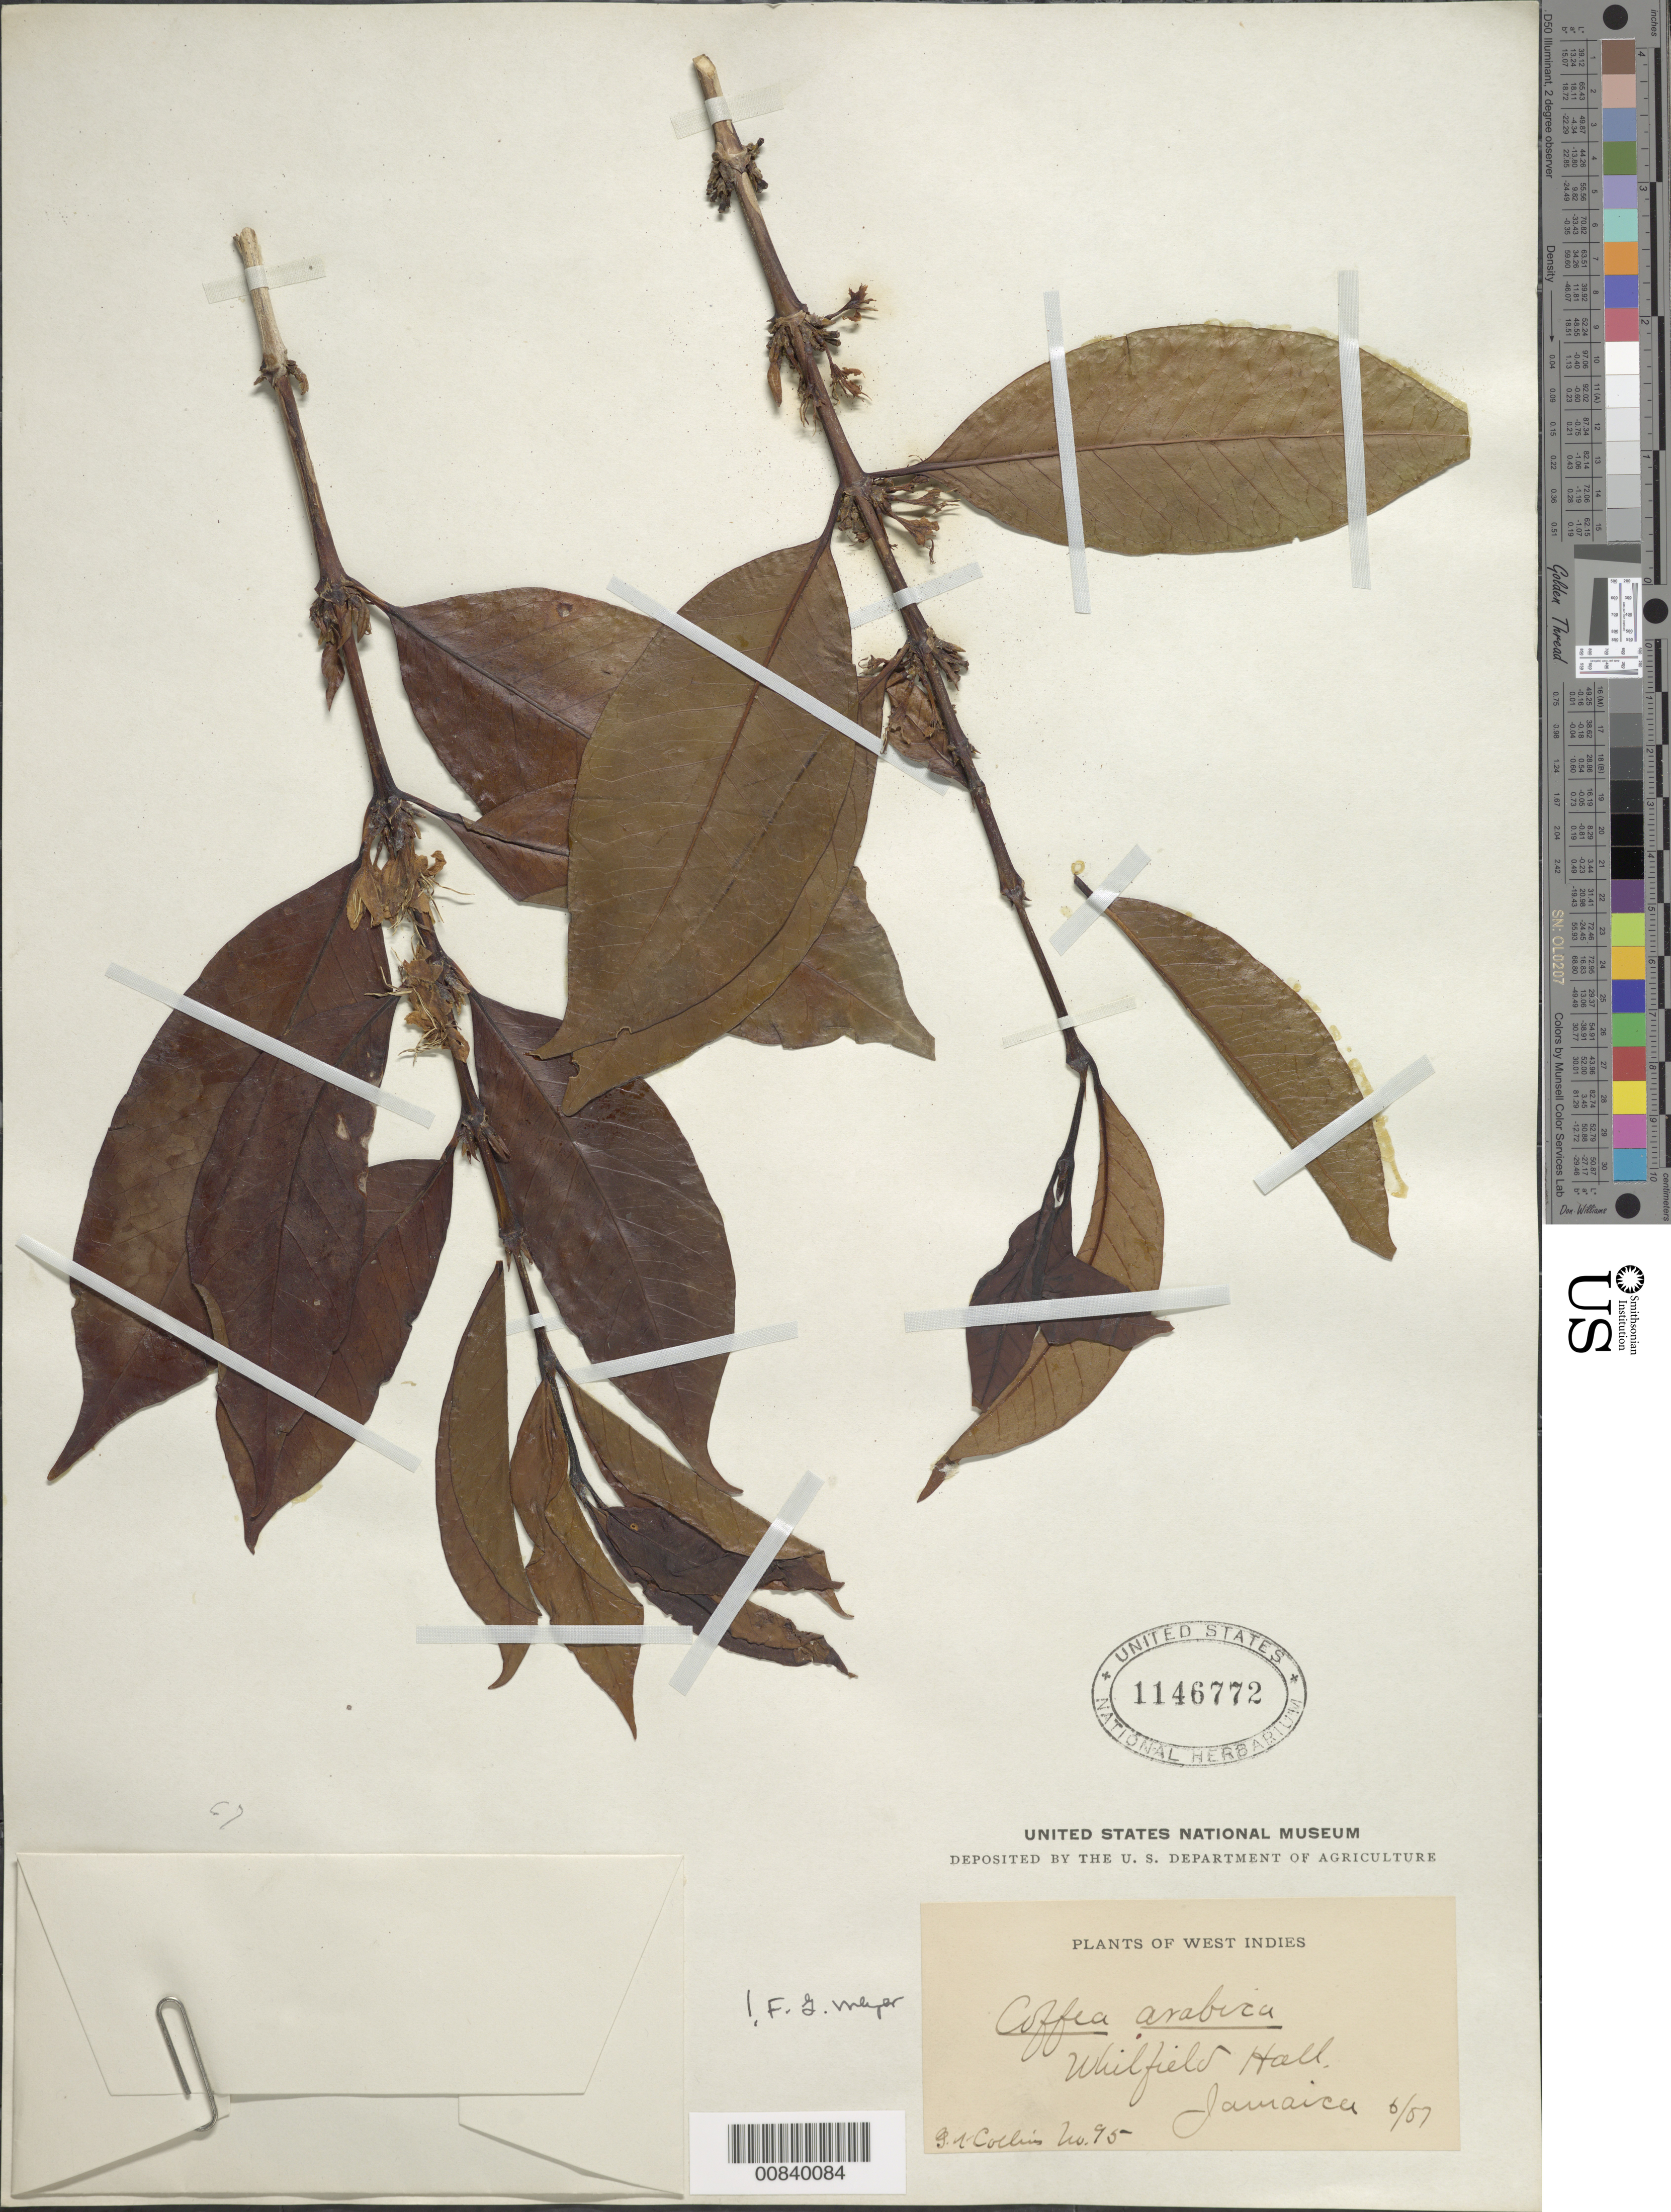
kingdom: Plantae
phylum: Tracheophyta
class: Magnoliopsida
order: Gentianales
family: Rubiaceae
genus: Coffea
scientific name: Coffea arabica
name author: L.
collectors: G. Collins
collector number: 95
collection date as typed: Jun 1907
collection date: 1907-06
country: Jamaica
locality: Whitfield Hall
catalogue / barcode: US 1146772